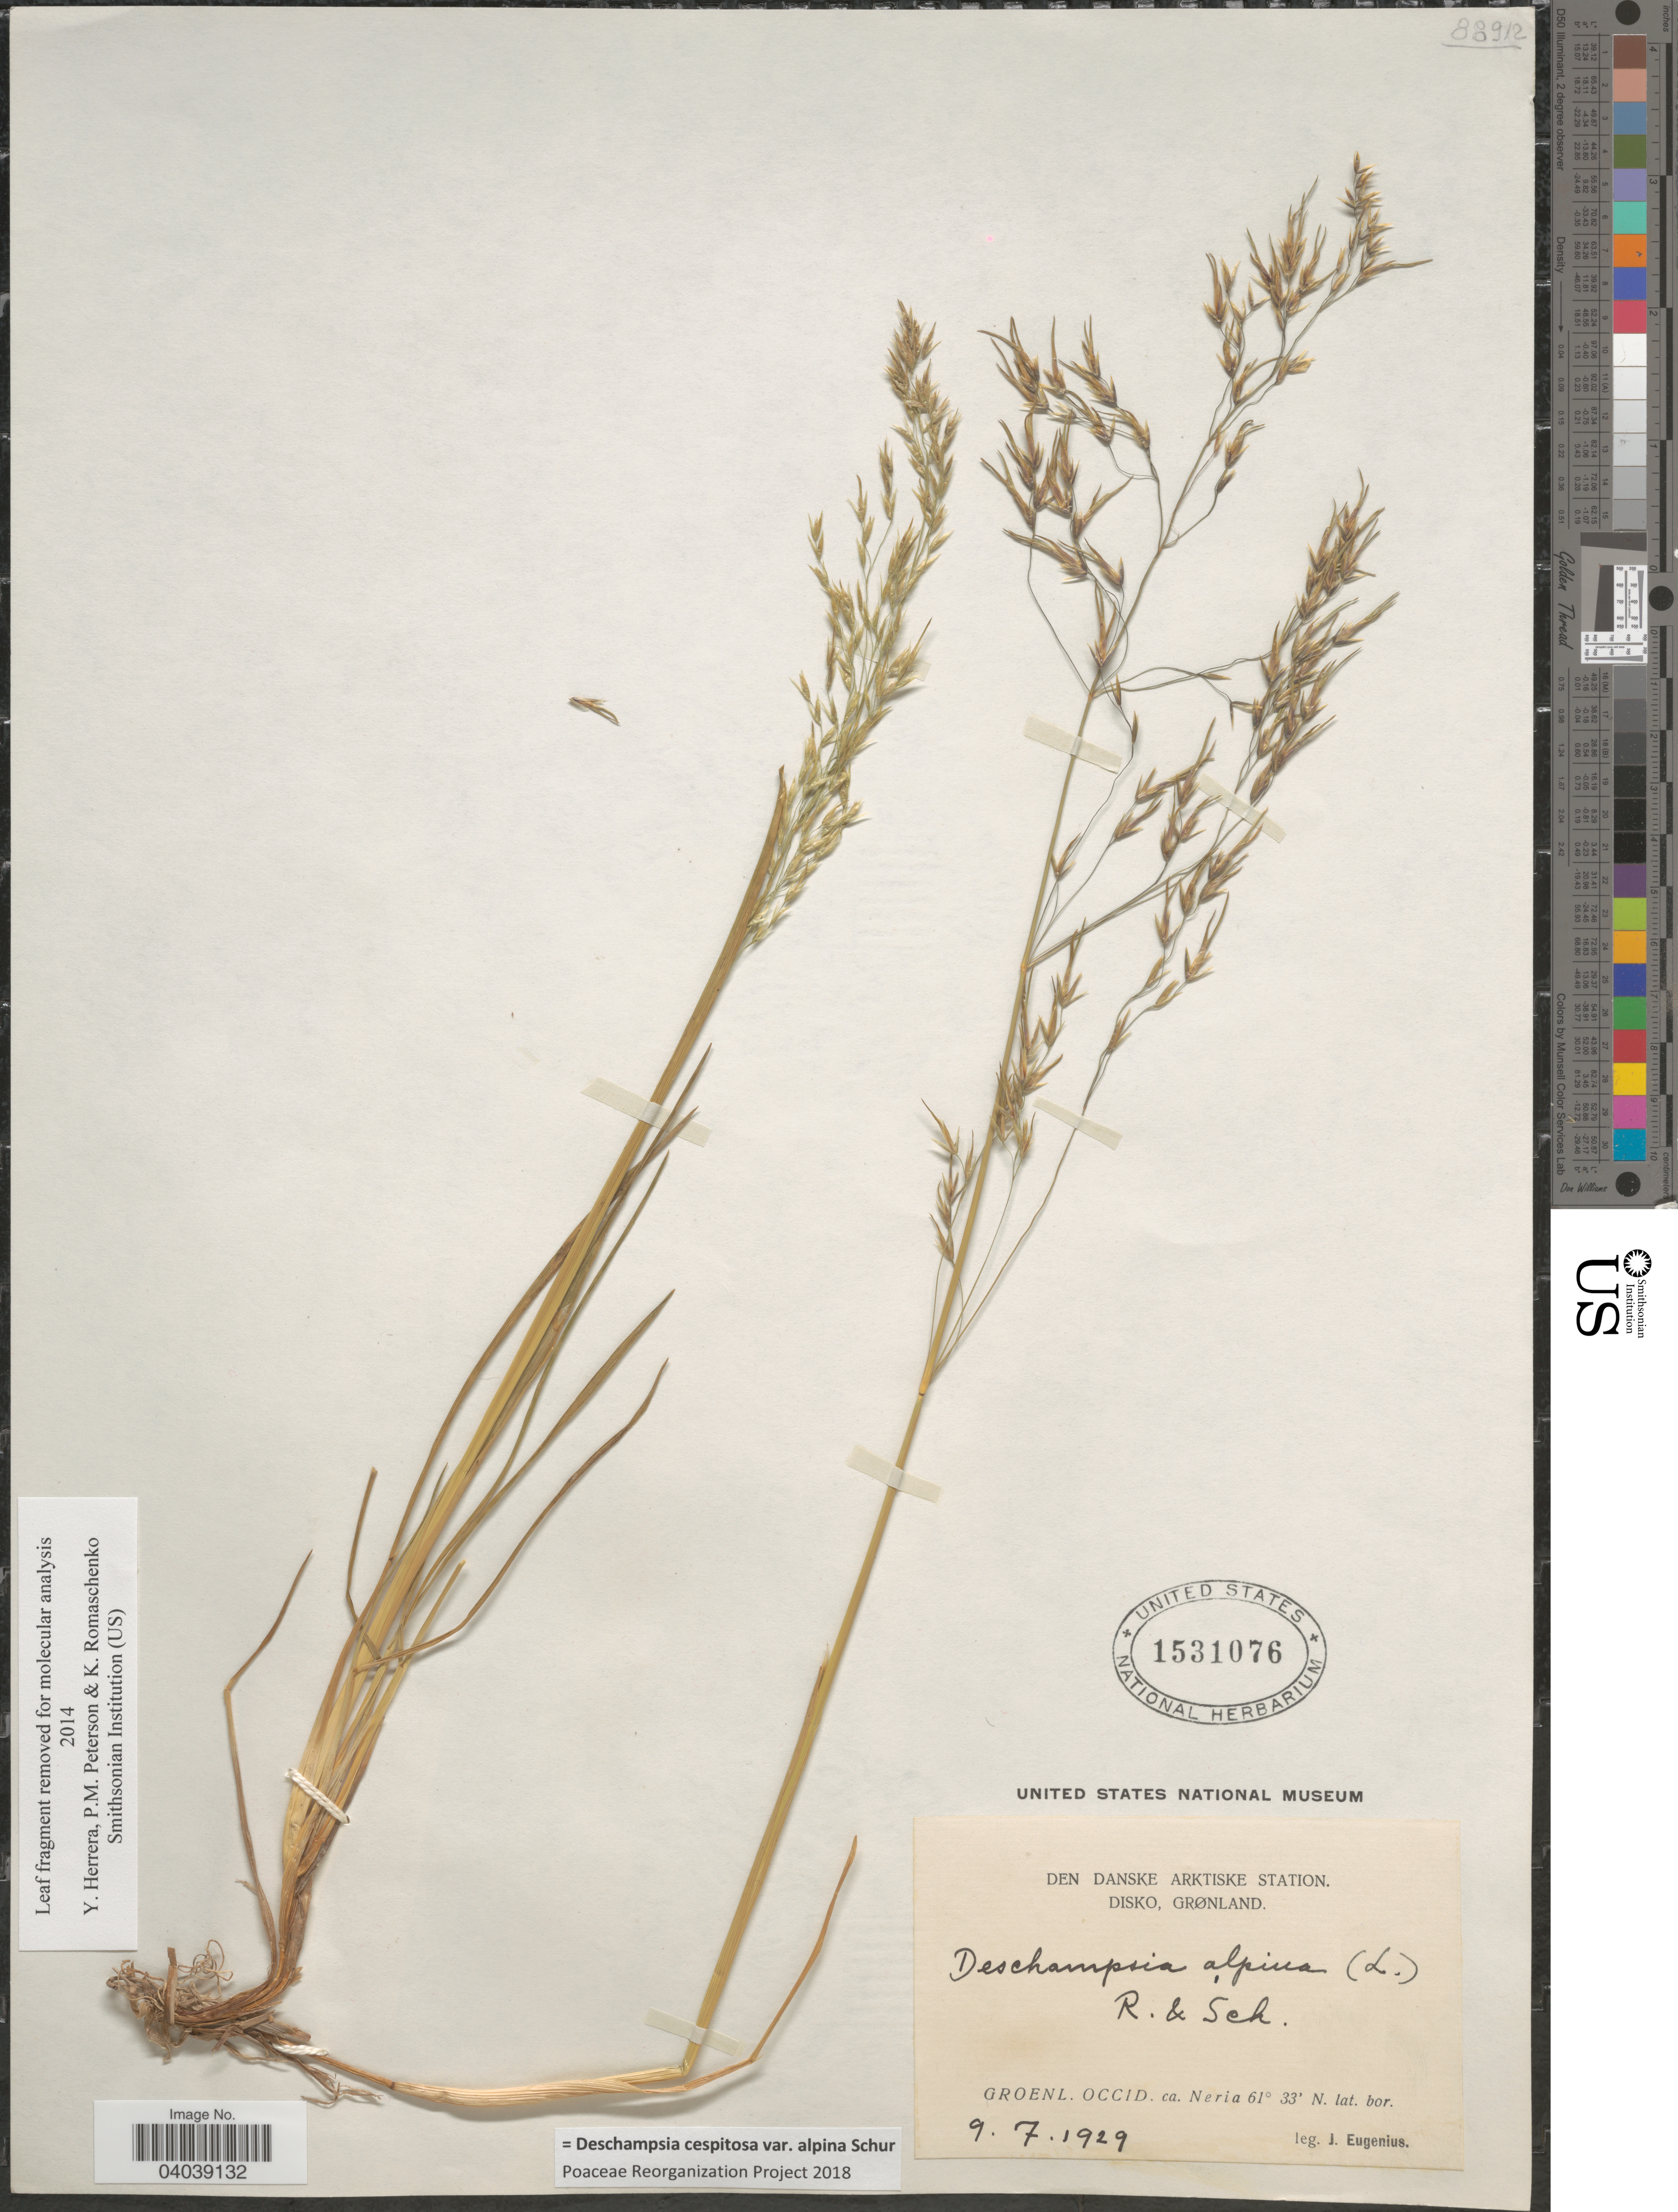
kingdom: Plantae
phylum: Tracheophyta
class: Liliopsida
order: Poales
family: Poaceae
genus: Deschampsia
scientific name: Deschampsia cespitosa var. alpina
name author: Vasey ex W.J. Beal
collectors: J. Eugenius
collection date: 1929-07-09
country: Greenland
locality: Den Danske Arktiske Station. Disko, Grønland. Groenl. Occid. ca. Neria.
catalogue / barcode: US 1531076